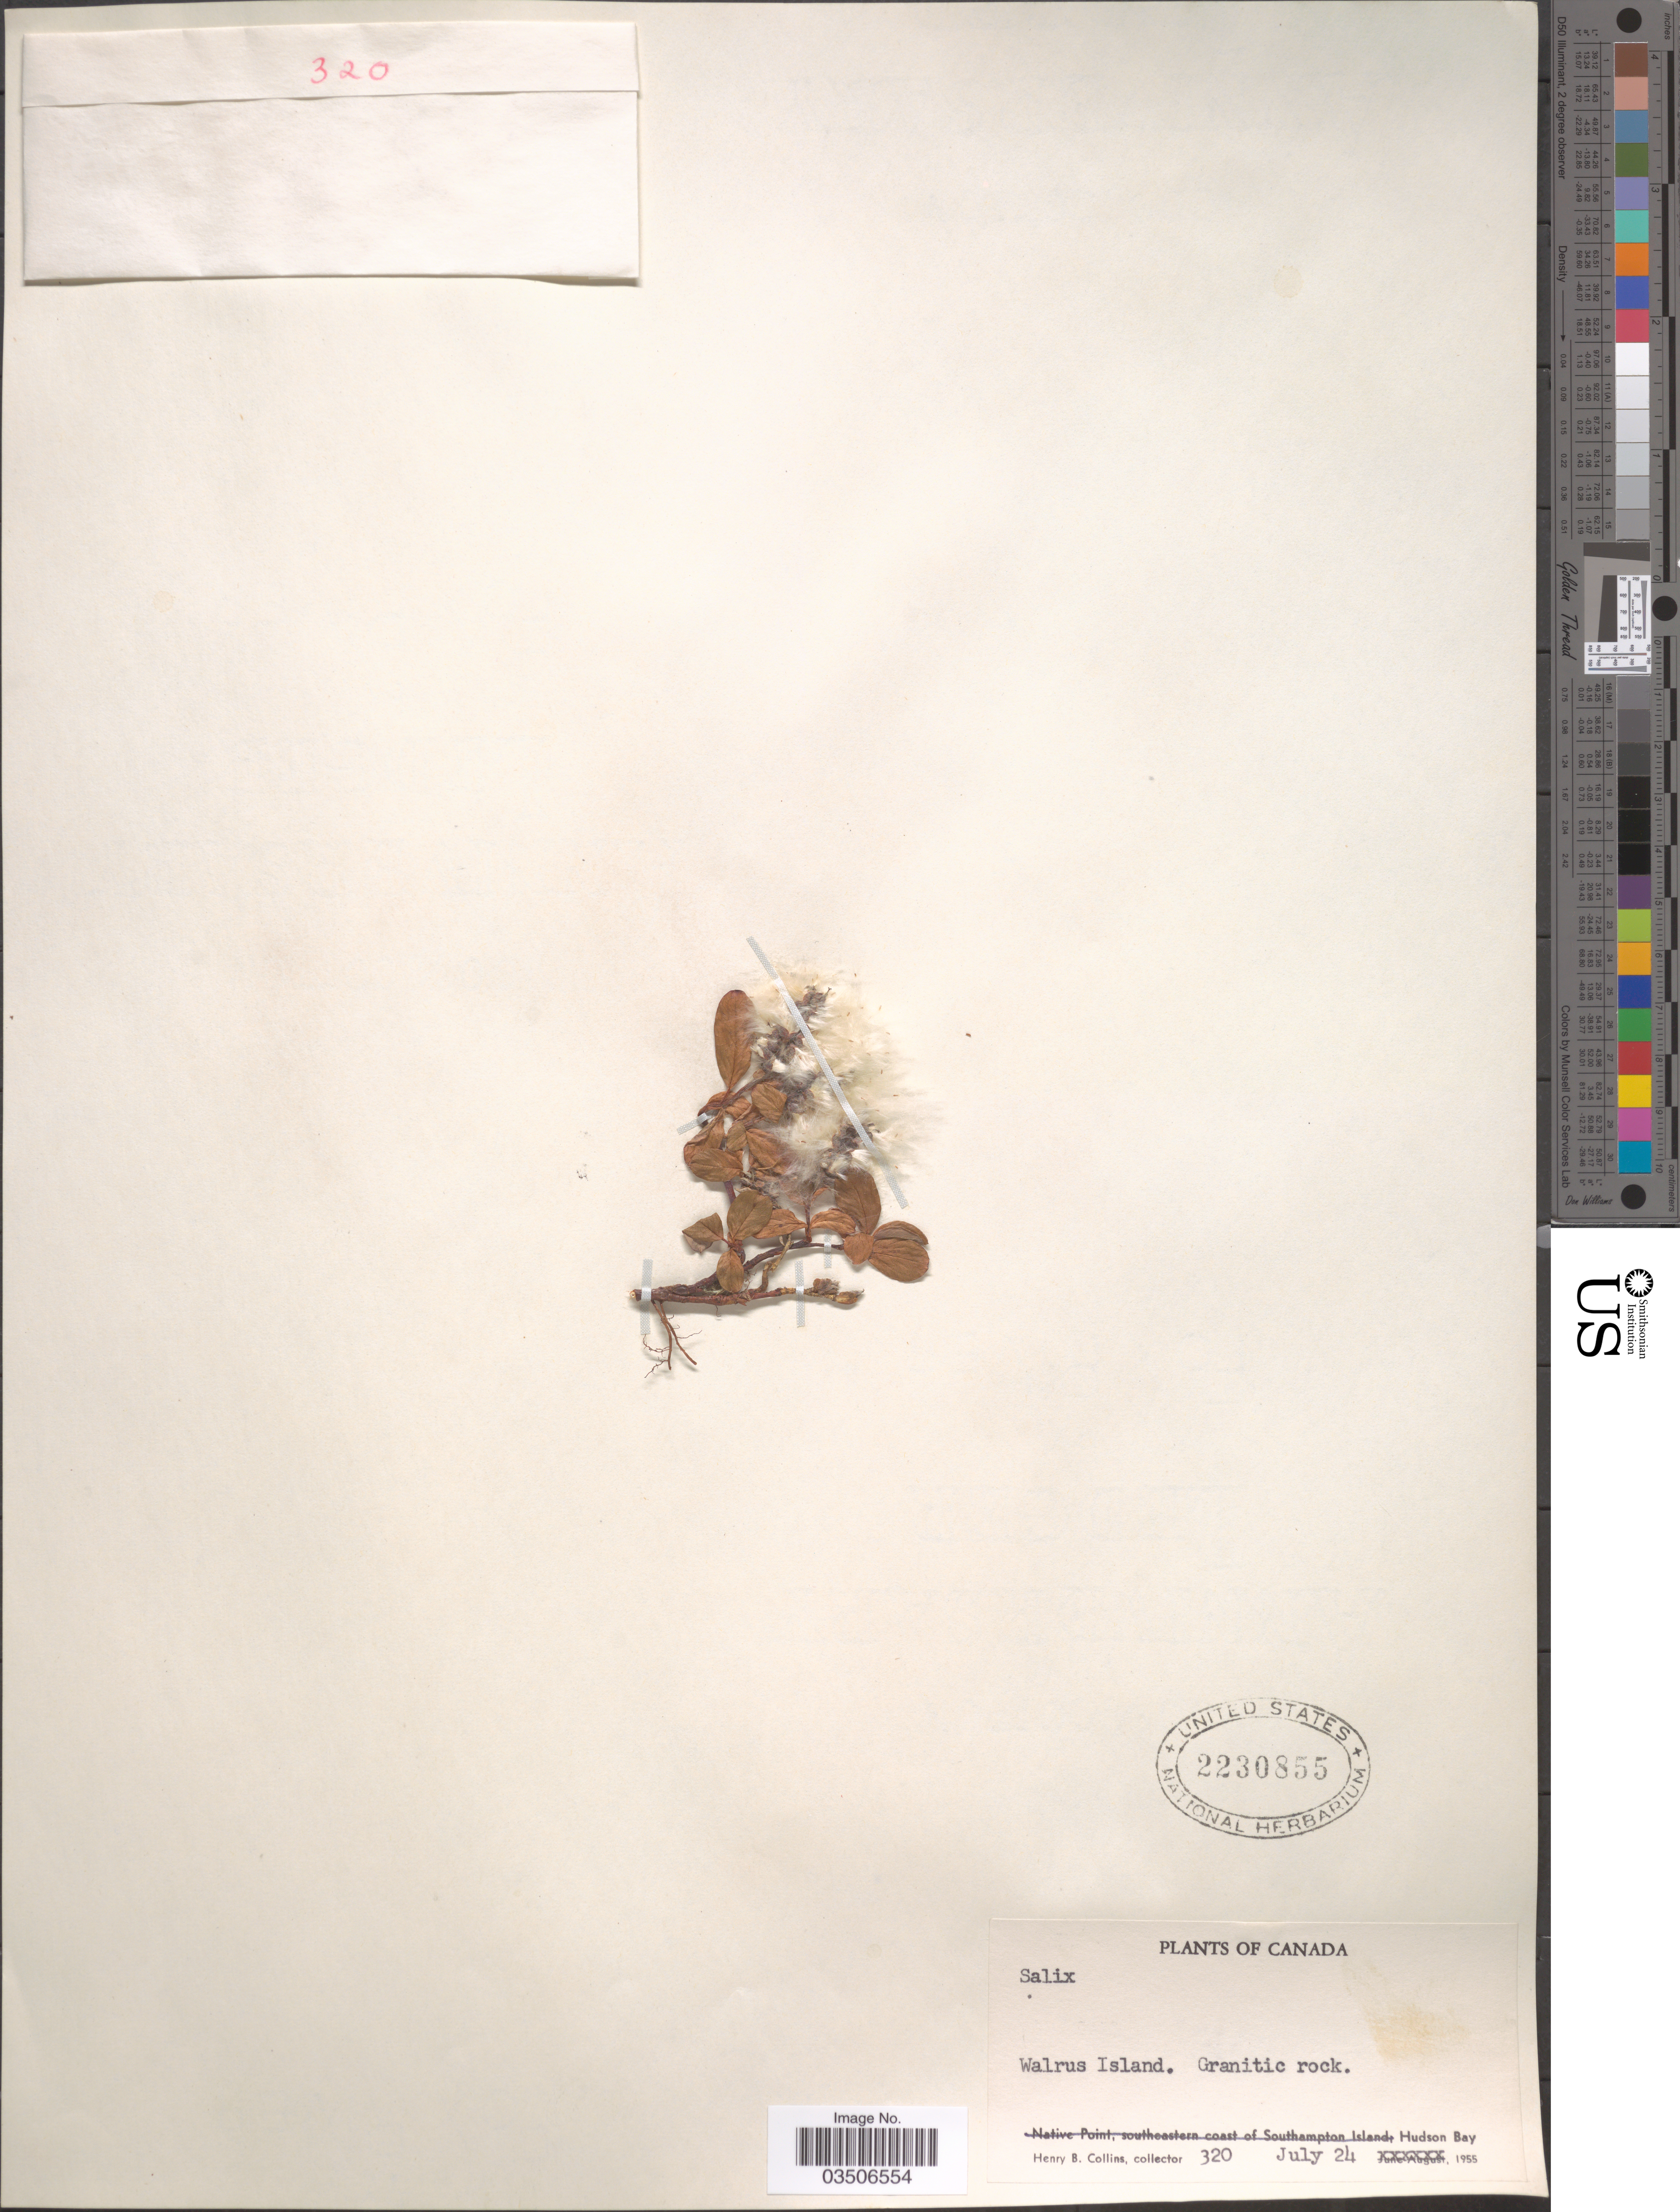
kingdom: Plantae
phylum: Tracheophyta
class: Magnoliopsida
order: Malpighiales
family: Salicaceae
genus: Salix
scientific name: Salix cordata x S. sericea Marshall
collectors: H. Collins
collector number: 320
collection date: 1955-07-24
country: Canada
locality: Walrus Island. Granitic rock. Hudson Bay.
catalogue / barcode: US 2230855